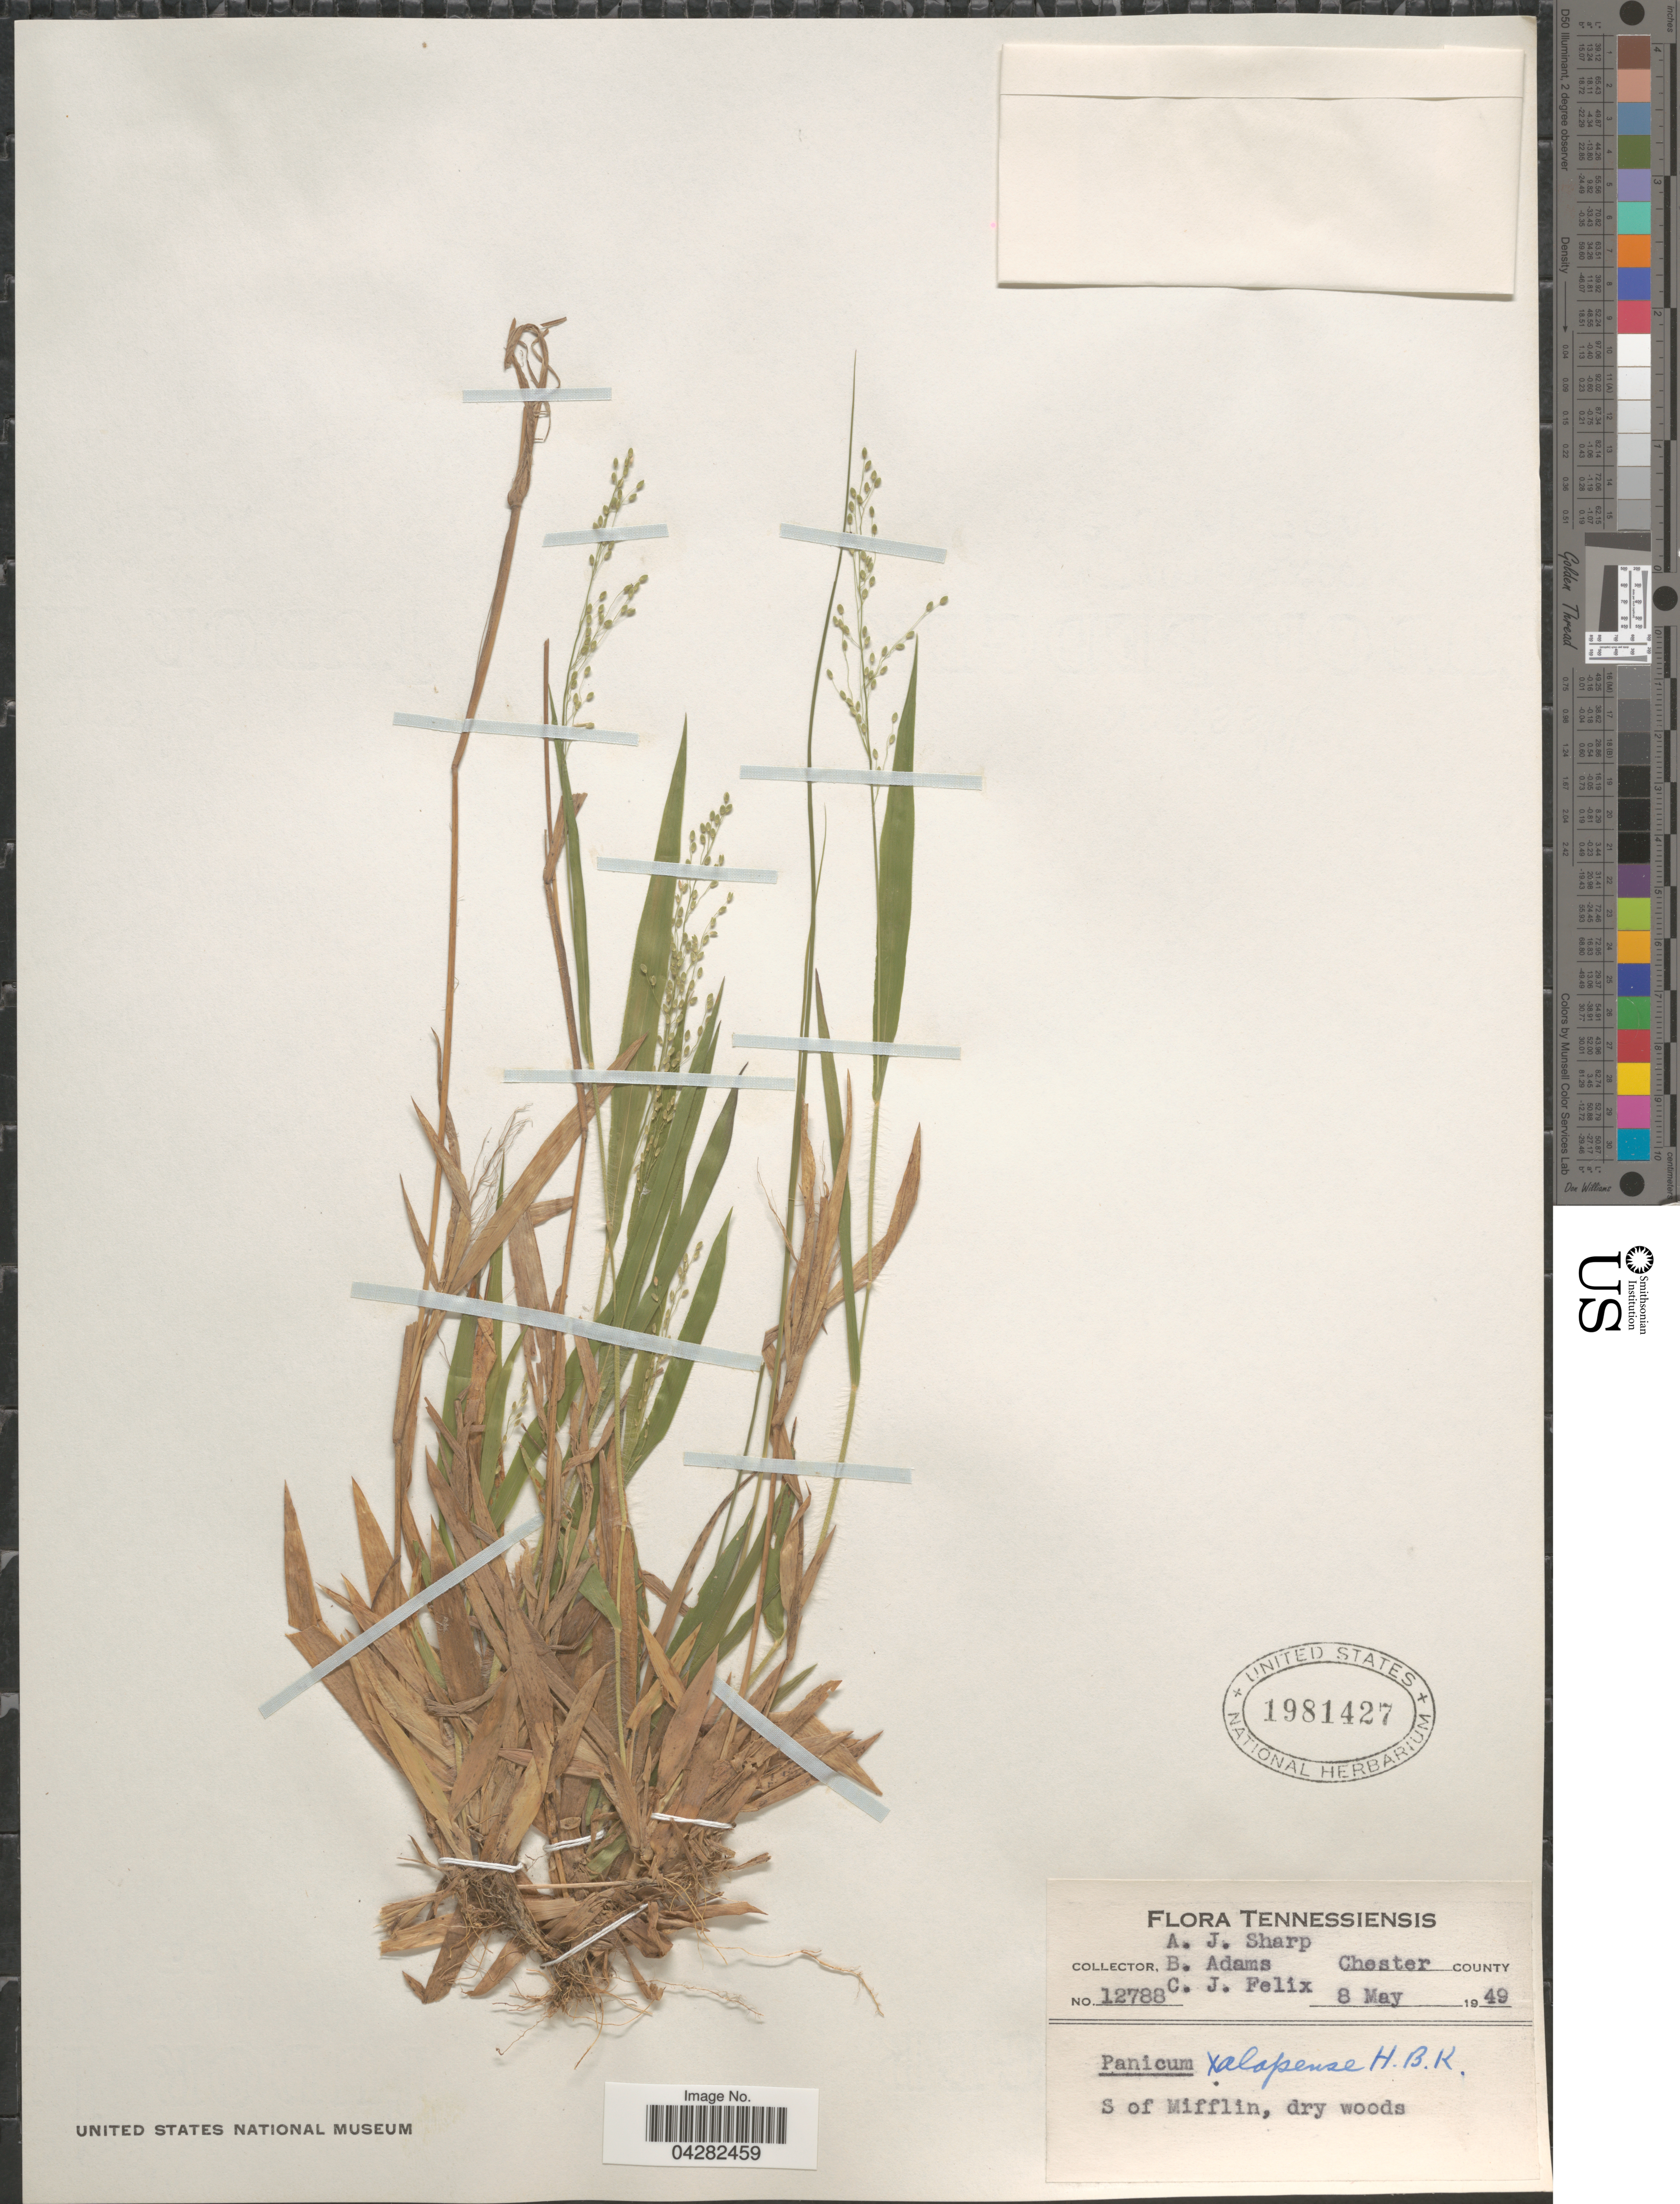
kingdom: Plantae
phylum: Tracheophyta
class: Liliopsida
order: Poales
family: Poaceae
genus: Dichanthelium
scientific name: Dichanthelium laxiflorum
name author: (Lam.) Gould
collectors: A. J. Sharp, B. Adams & C. Felix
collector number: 12788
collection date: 1949-05-08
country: United States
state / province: Tennessee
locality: Tennessiensis. Chester County. S of Mifflin.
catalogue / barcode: US 1981427